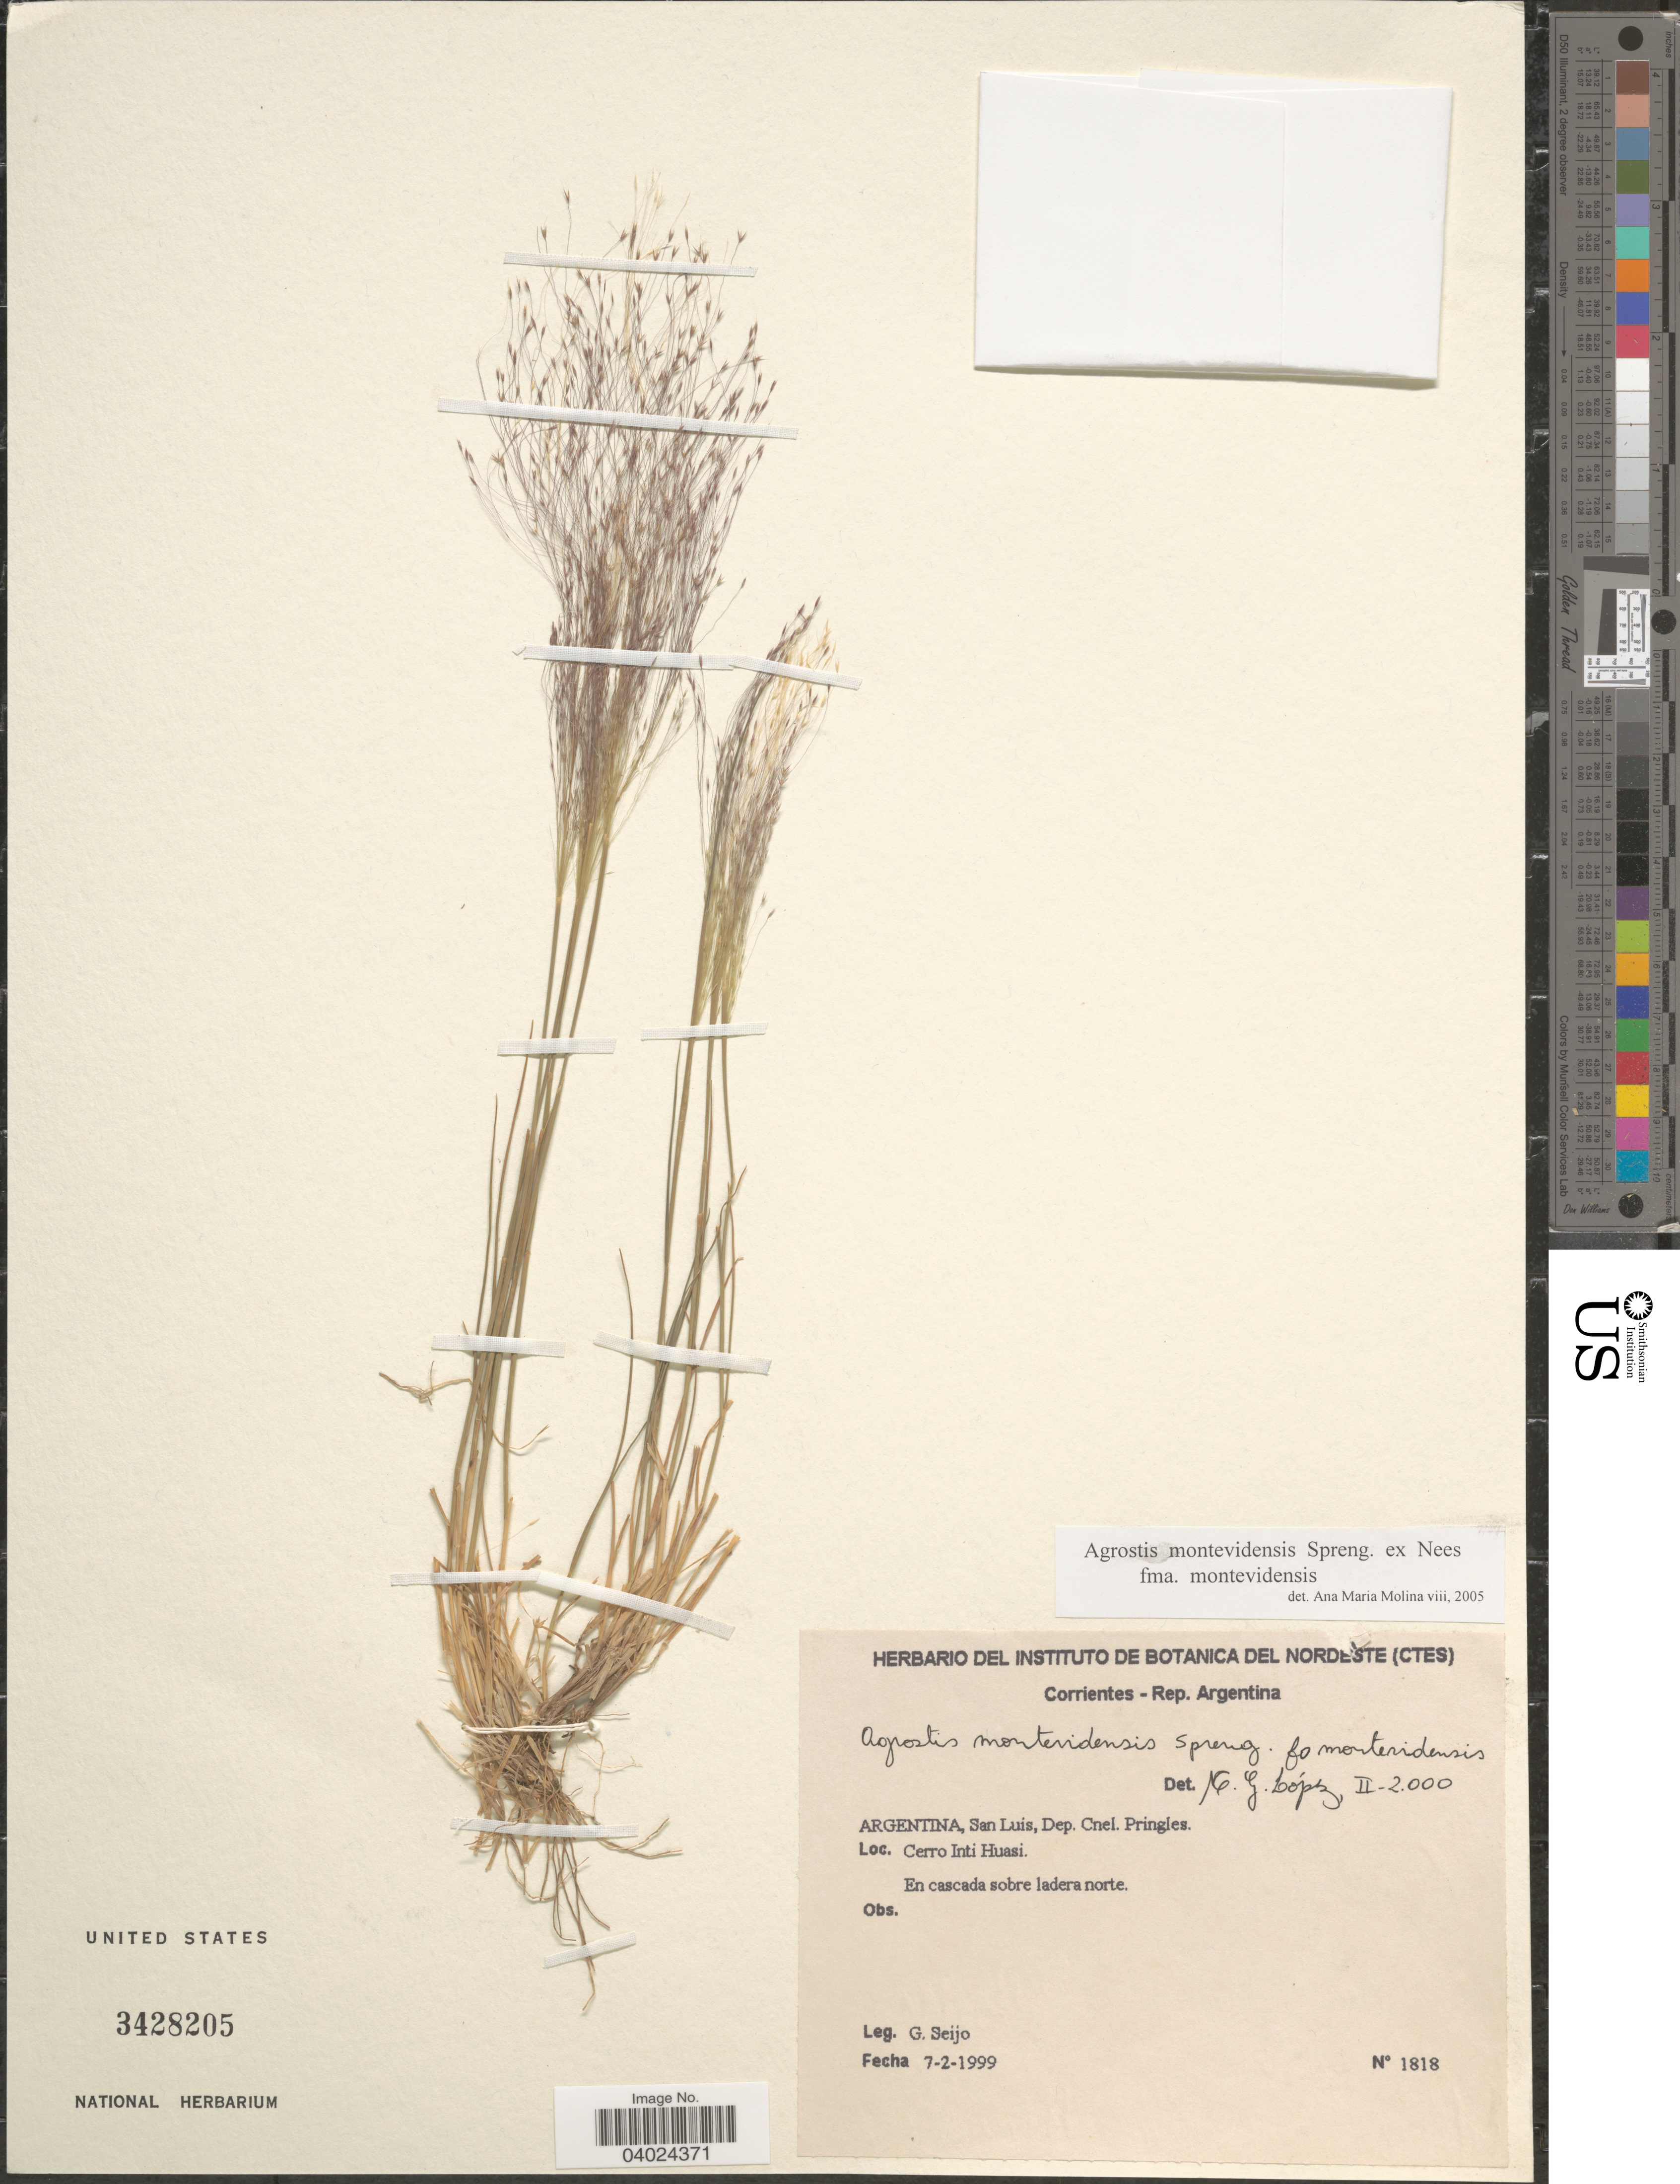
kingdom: Plantae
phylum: Tracheophyta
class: Liliopsida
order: Poales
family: Poaceae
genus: Agrostis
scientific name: Agrostis montevidensis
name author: A. Spreng. ex Nees in Mart.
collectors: G. Seijo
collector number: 1818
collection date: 1999-02-07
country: Argentina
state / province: San Luis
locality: Dep. Cnel. Pringles. Cerro Inti Huasi. En cascada sobre ladera norte.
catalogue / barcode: US 3428205